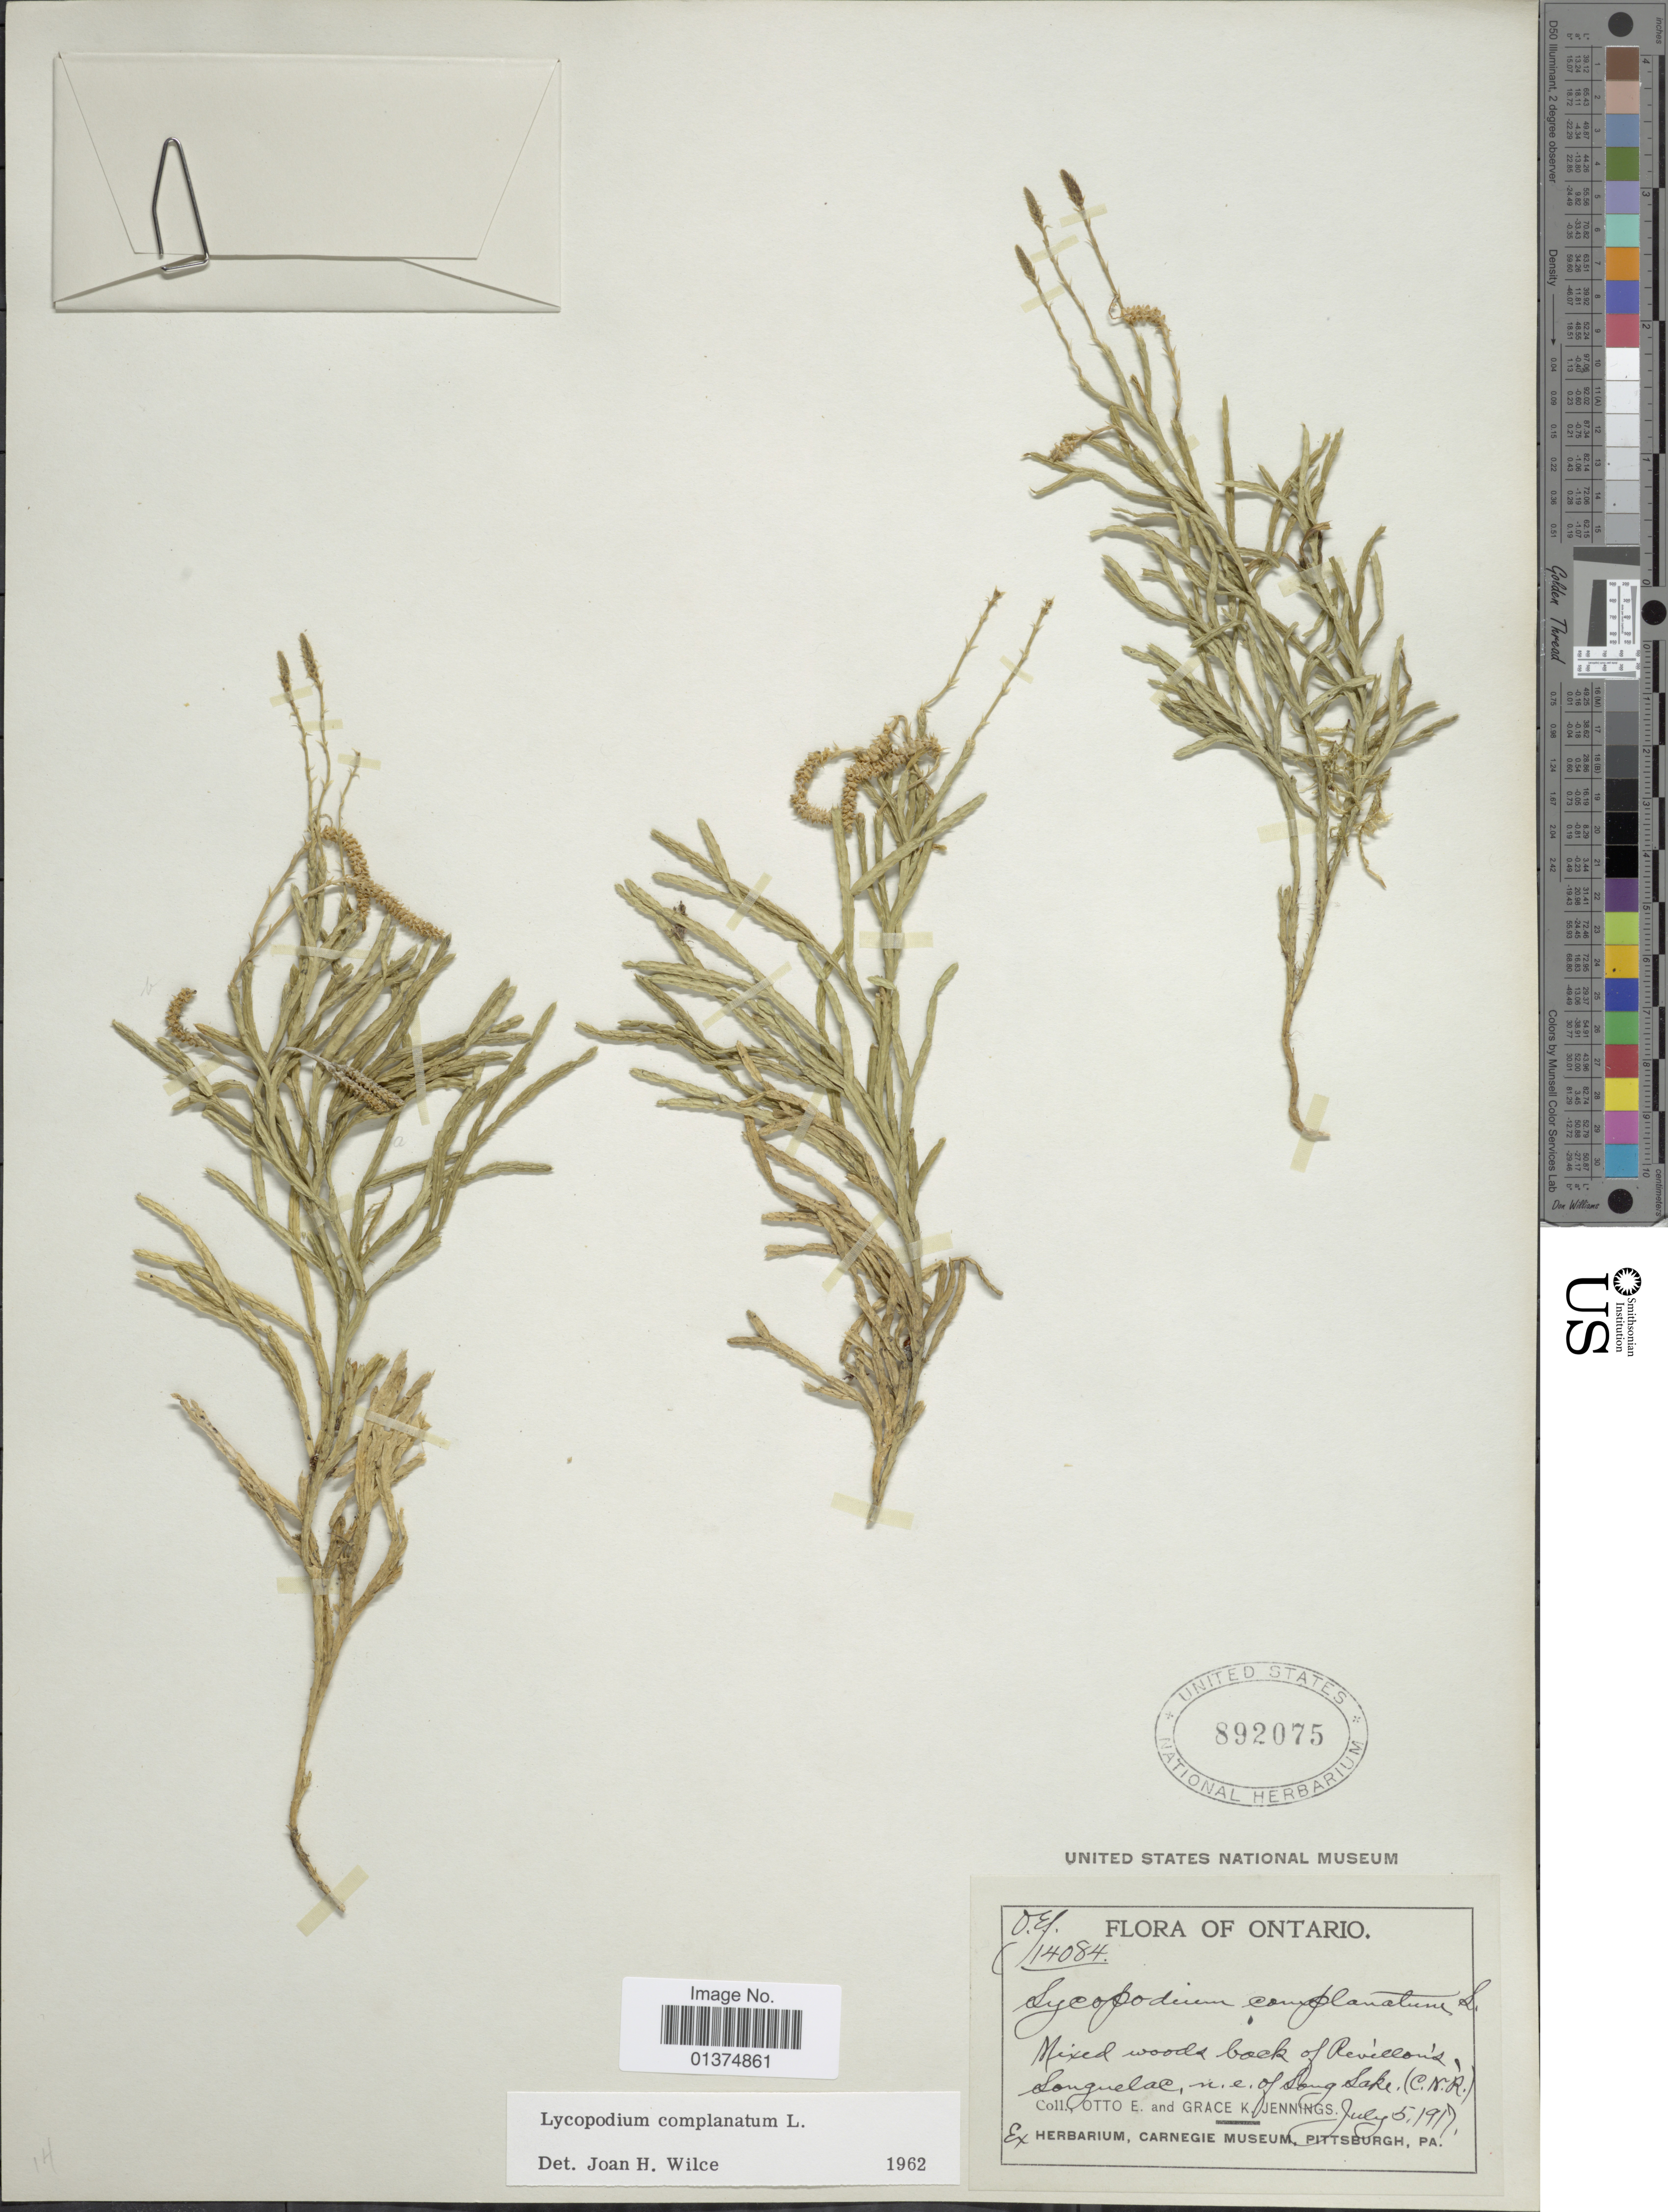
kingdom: Plantae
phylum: Tracheophyta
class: Lycopodiopsida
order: Lycopodiales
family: Lycopodiaceae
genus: Diphasiastrum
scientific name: Diphasiastrum complanatum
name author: (L.) Holub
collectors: O. E. Jennings & G. K. Jennings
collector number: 14084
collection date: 1917-07-05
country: Canada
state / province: Ontario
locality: Mixed wooded back of Revillons Longuelac, n.e. of Long Lake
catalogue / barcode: US 892075